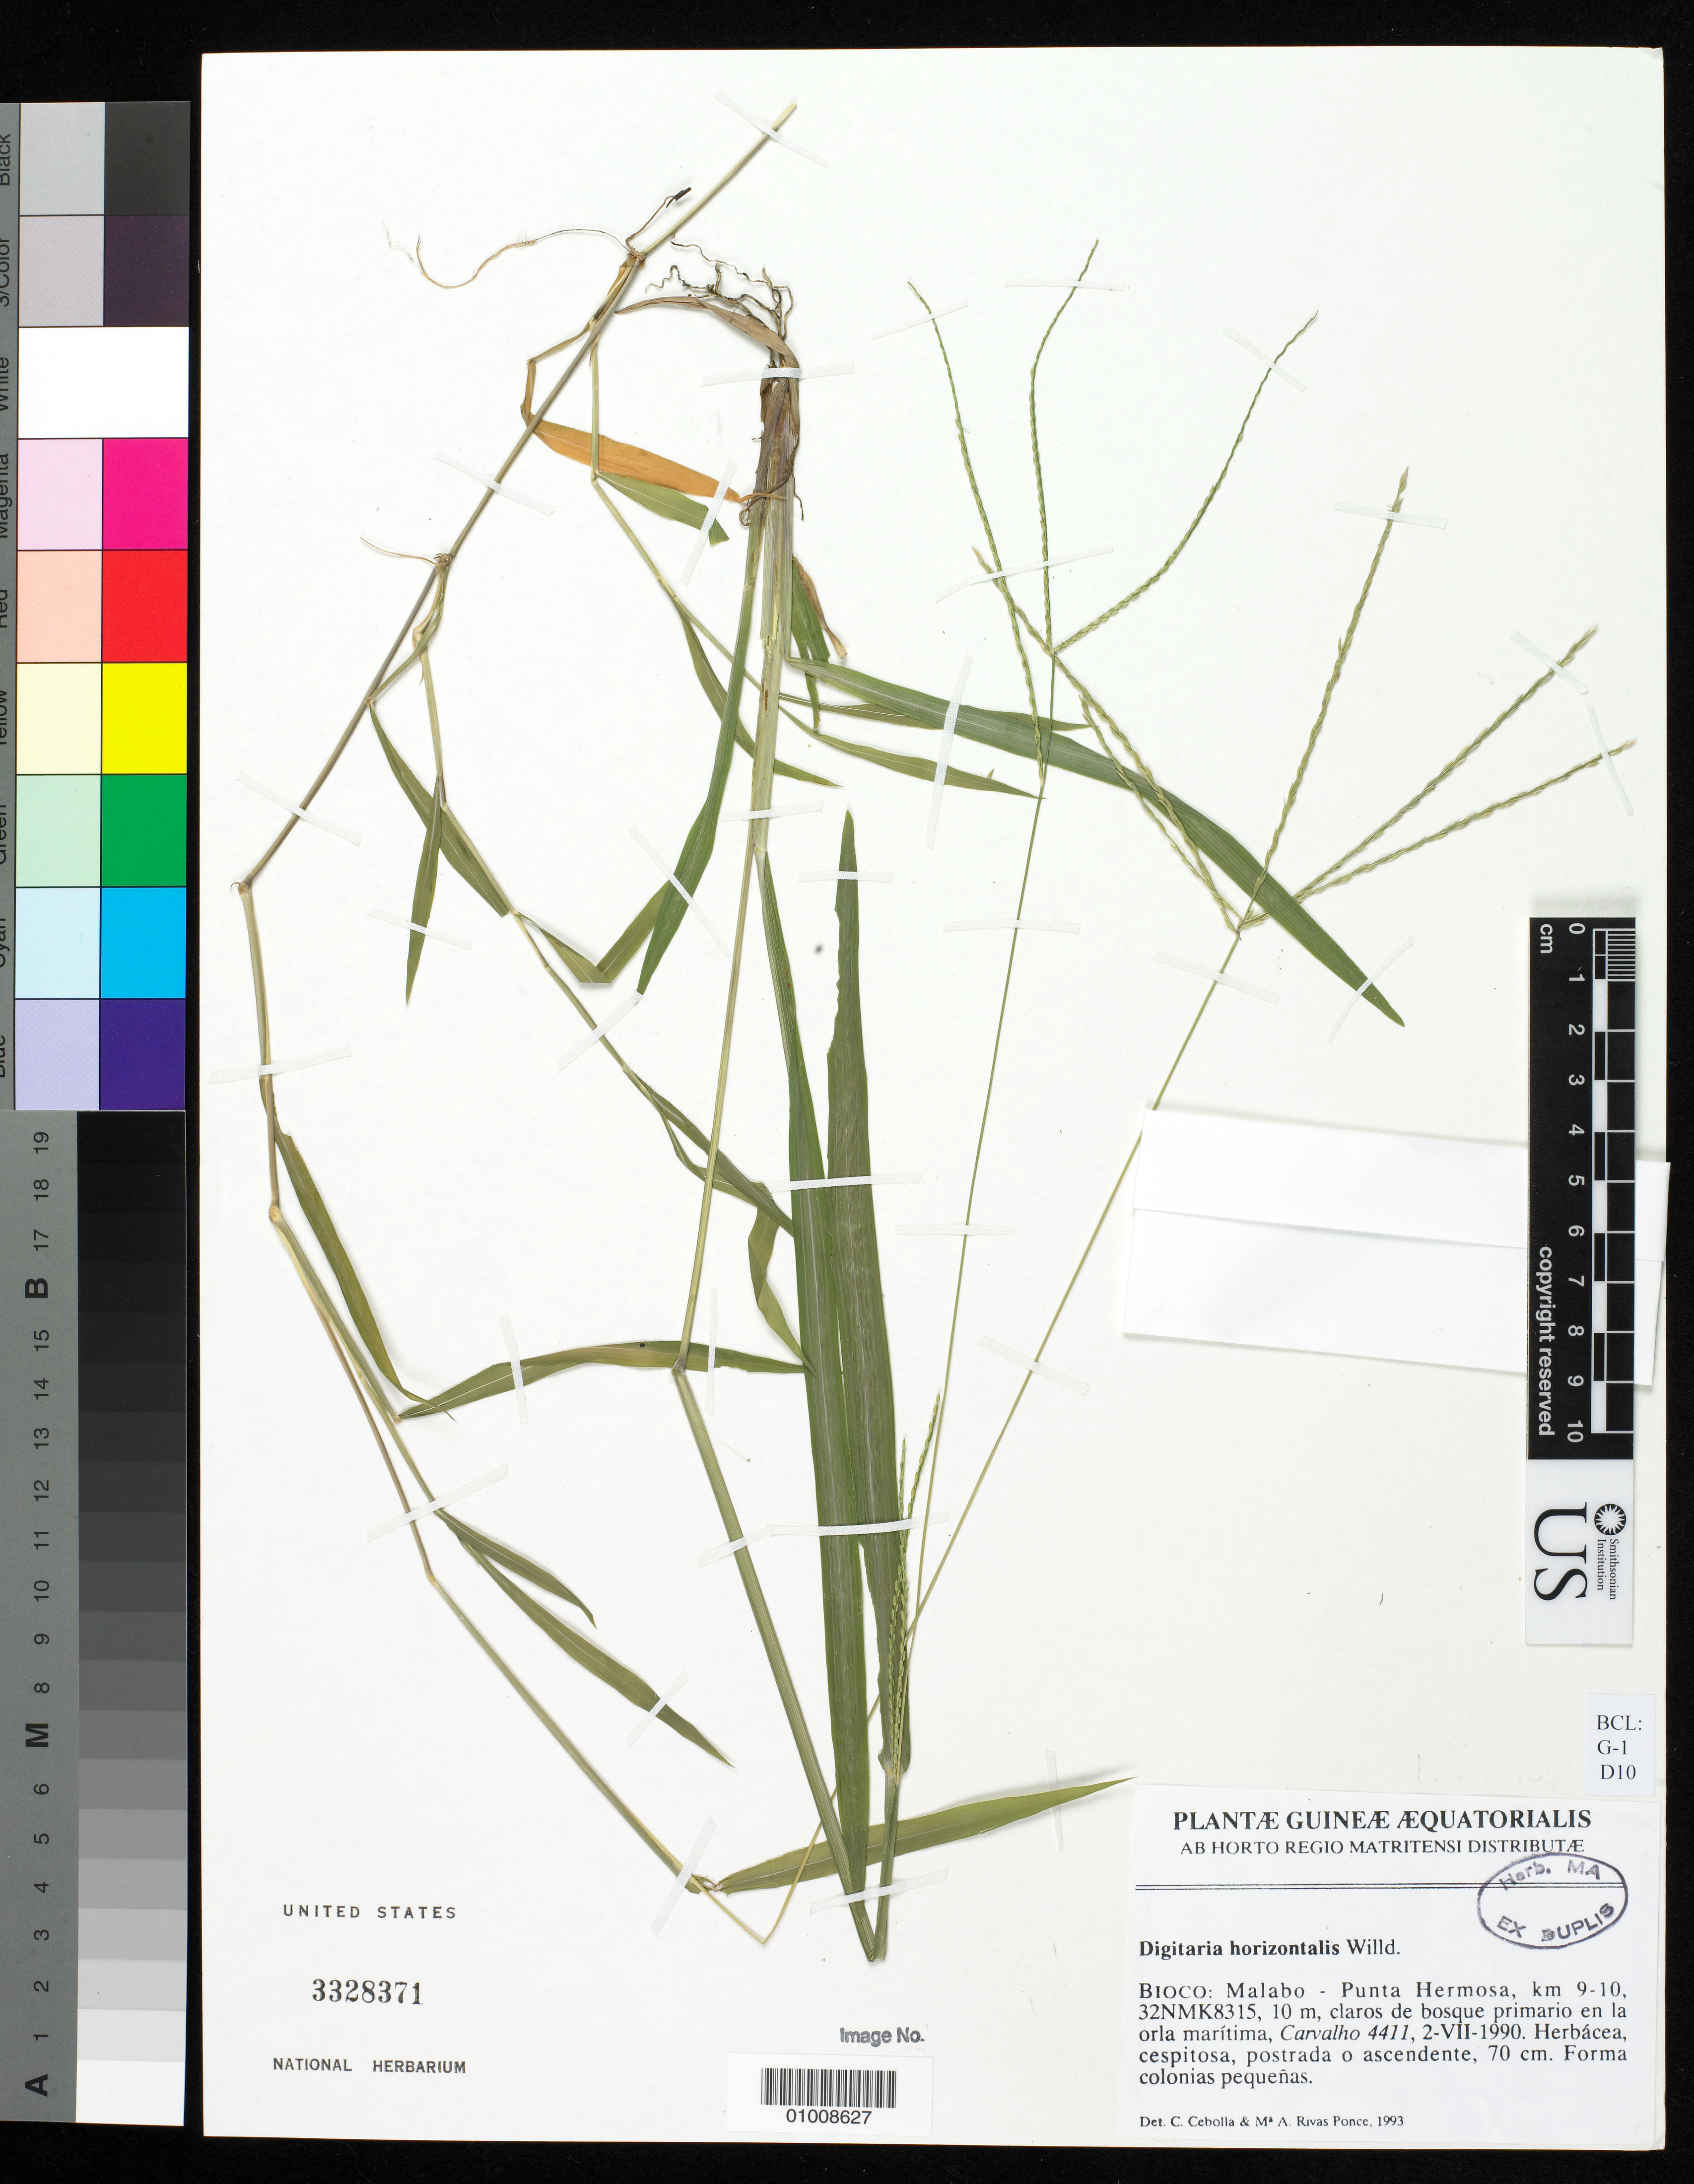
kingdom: Plantae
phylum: Tracheophyta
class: Liliopsida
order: Poales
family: Poaceae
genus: Digitaria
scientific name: Digitaria horizontalis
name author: Willd.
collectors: Carvalho, --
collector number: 4411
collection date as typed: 02 Jul 1990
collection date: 1990-07-02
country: Equatorial Guinea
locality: Bioco, Malabo, Punta Hermosa.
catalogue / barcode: US 3328371